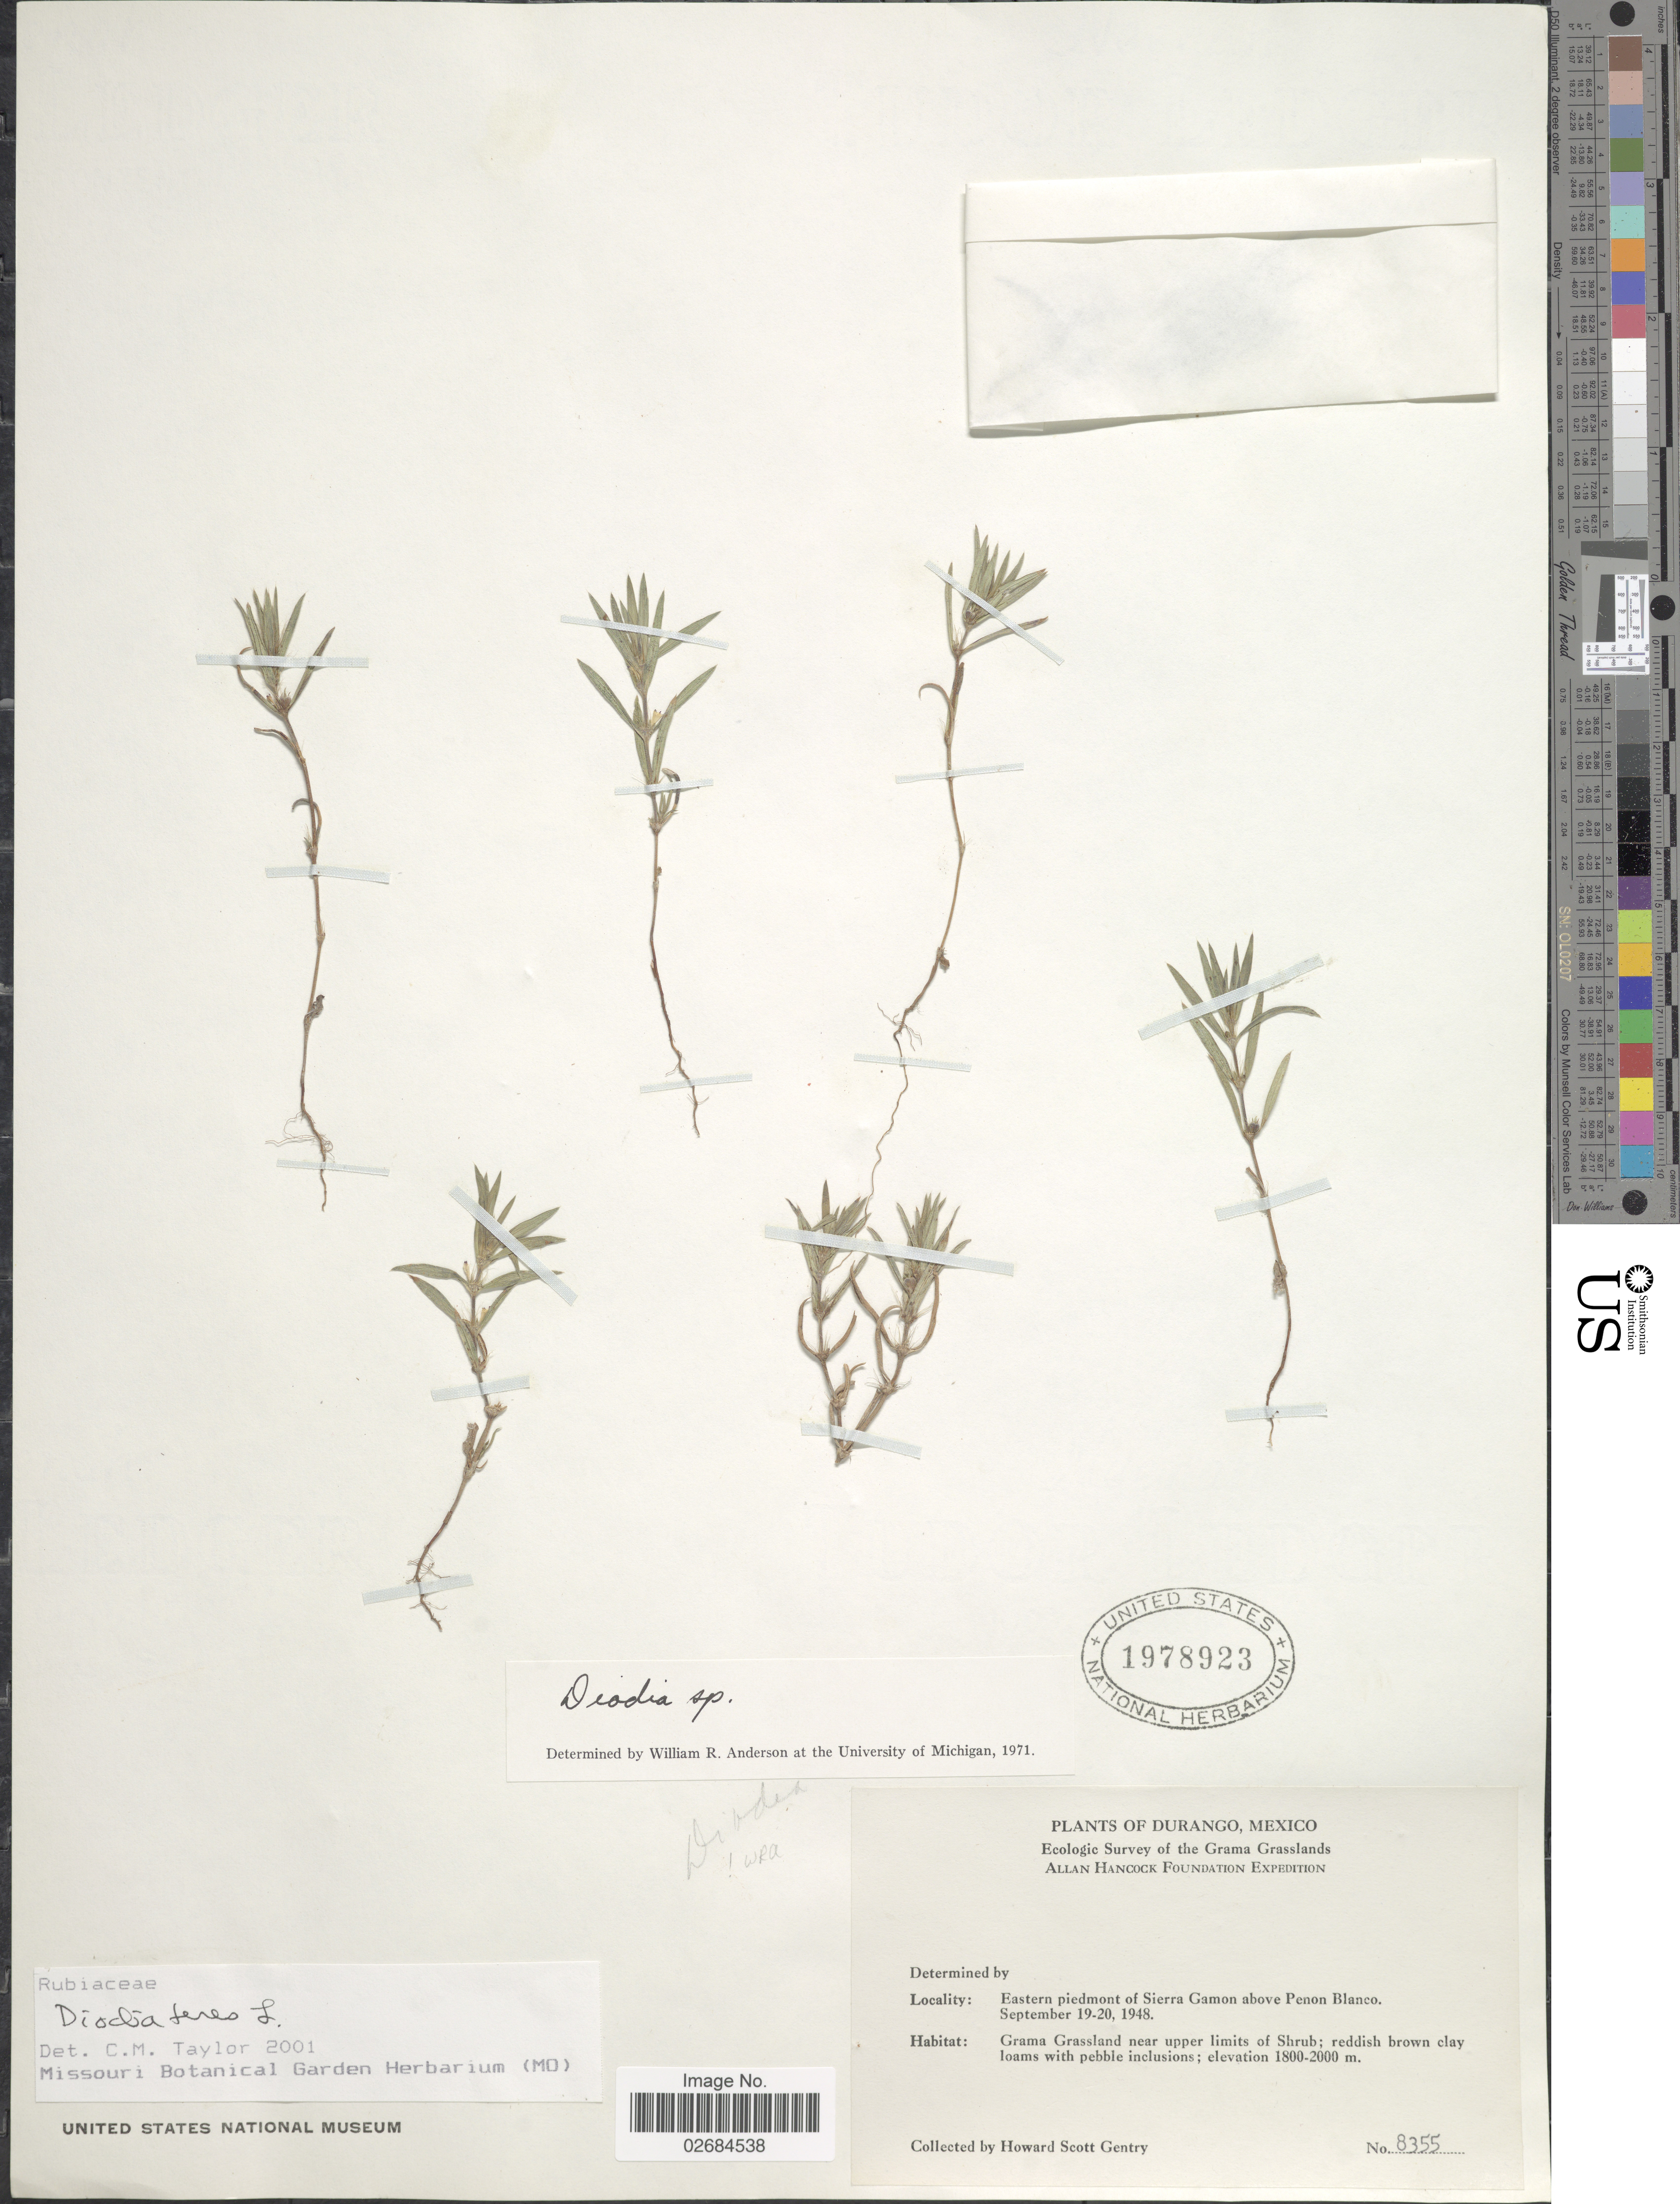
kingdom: Plantae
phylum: Tracheophyta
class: Magnoliopsida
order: Gentianales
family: Rubiaceae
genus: Diodia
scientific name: Diodia teres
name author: Walter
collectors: H. S. Gentry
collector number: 8355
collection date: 1948-09-19/1948-09-20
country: Mexico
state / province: Durango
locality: Grama Grasslands. Eastern piedmont of Sierra Gamon above Penon Blanco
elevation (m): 1800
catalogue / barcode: US 1978923